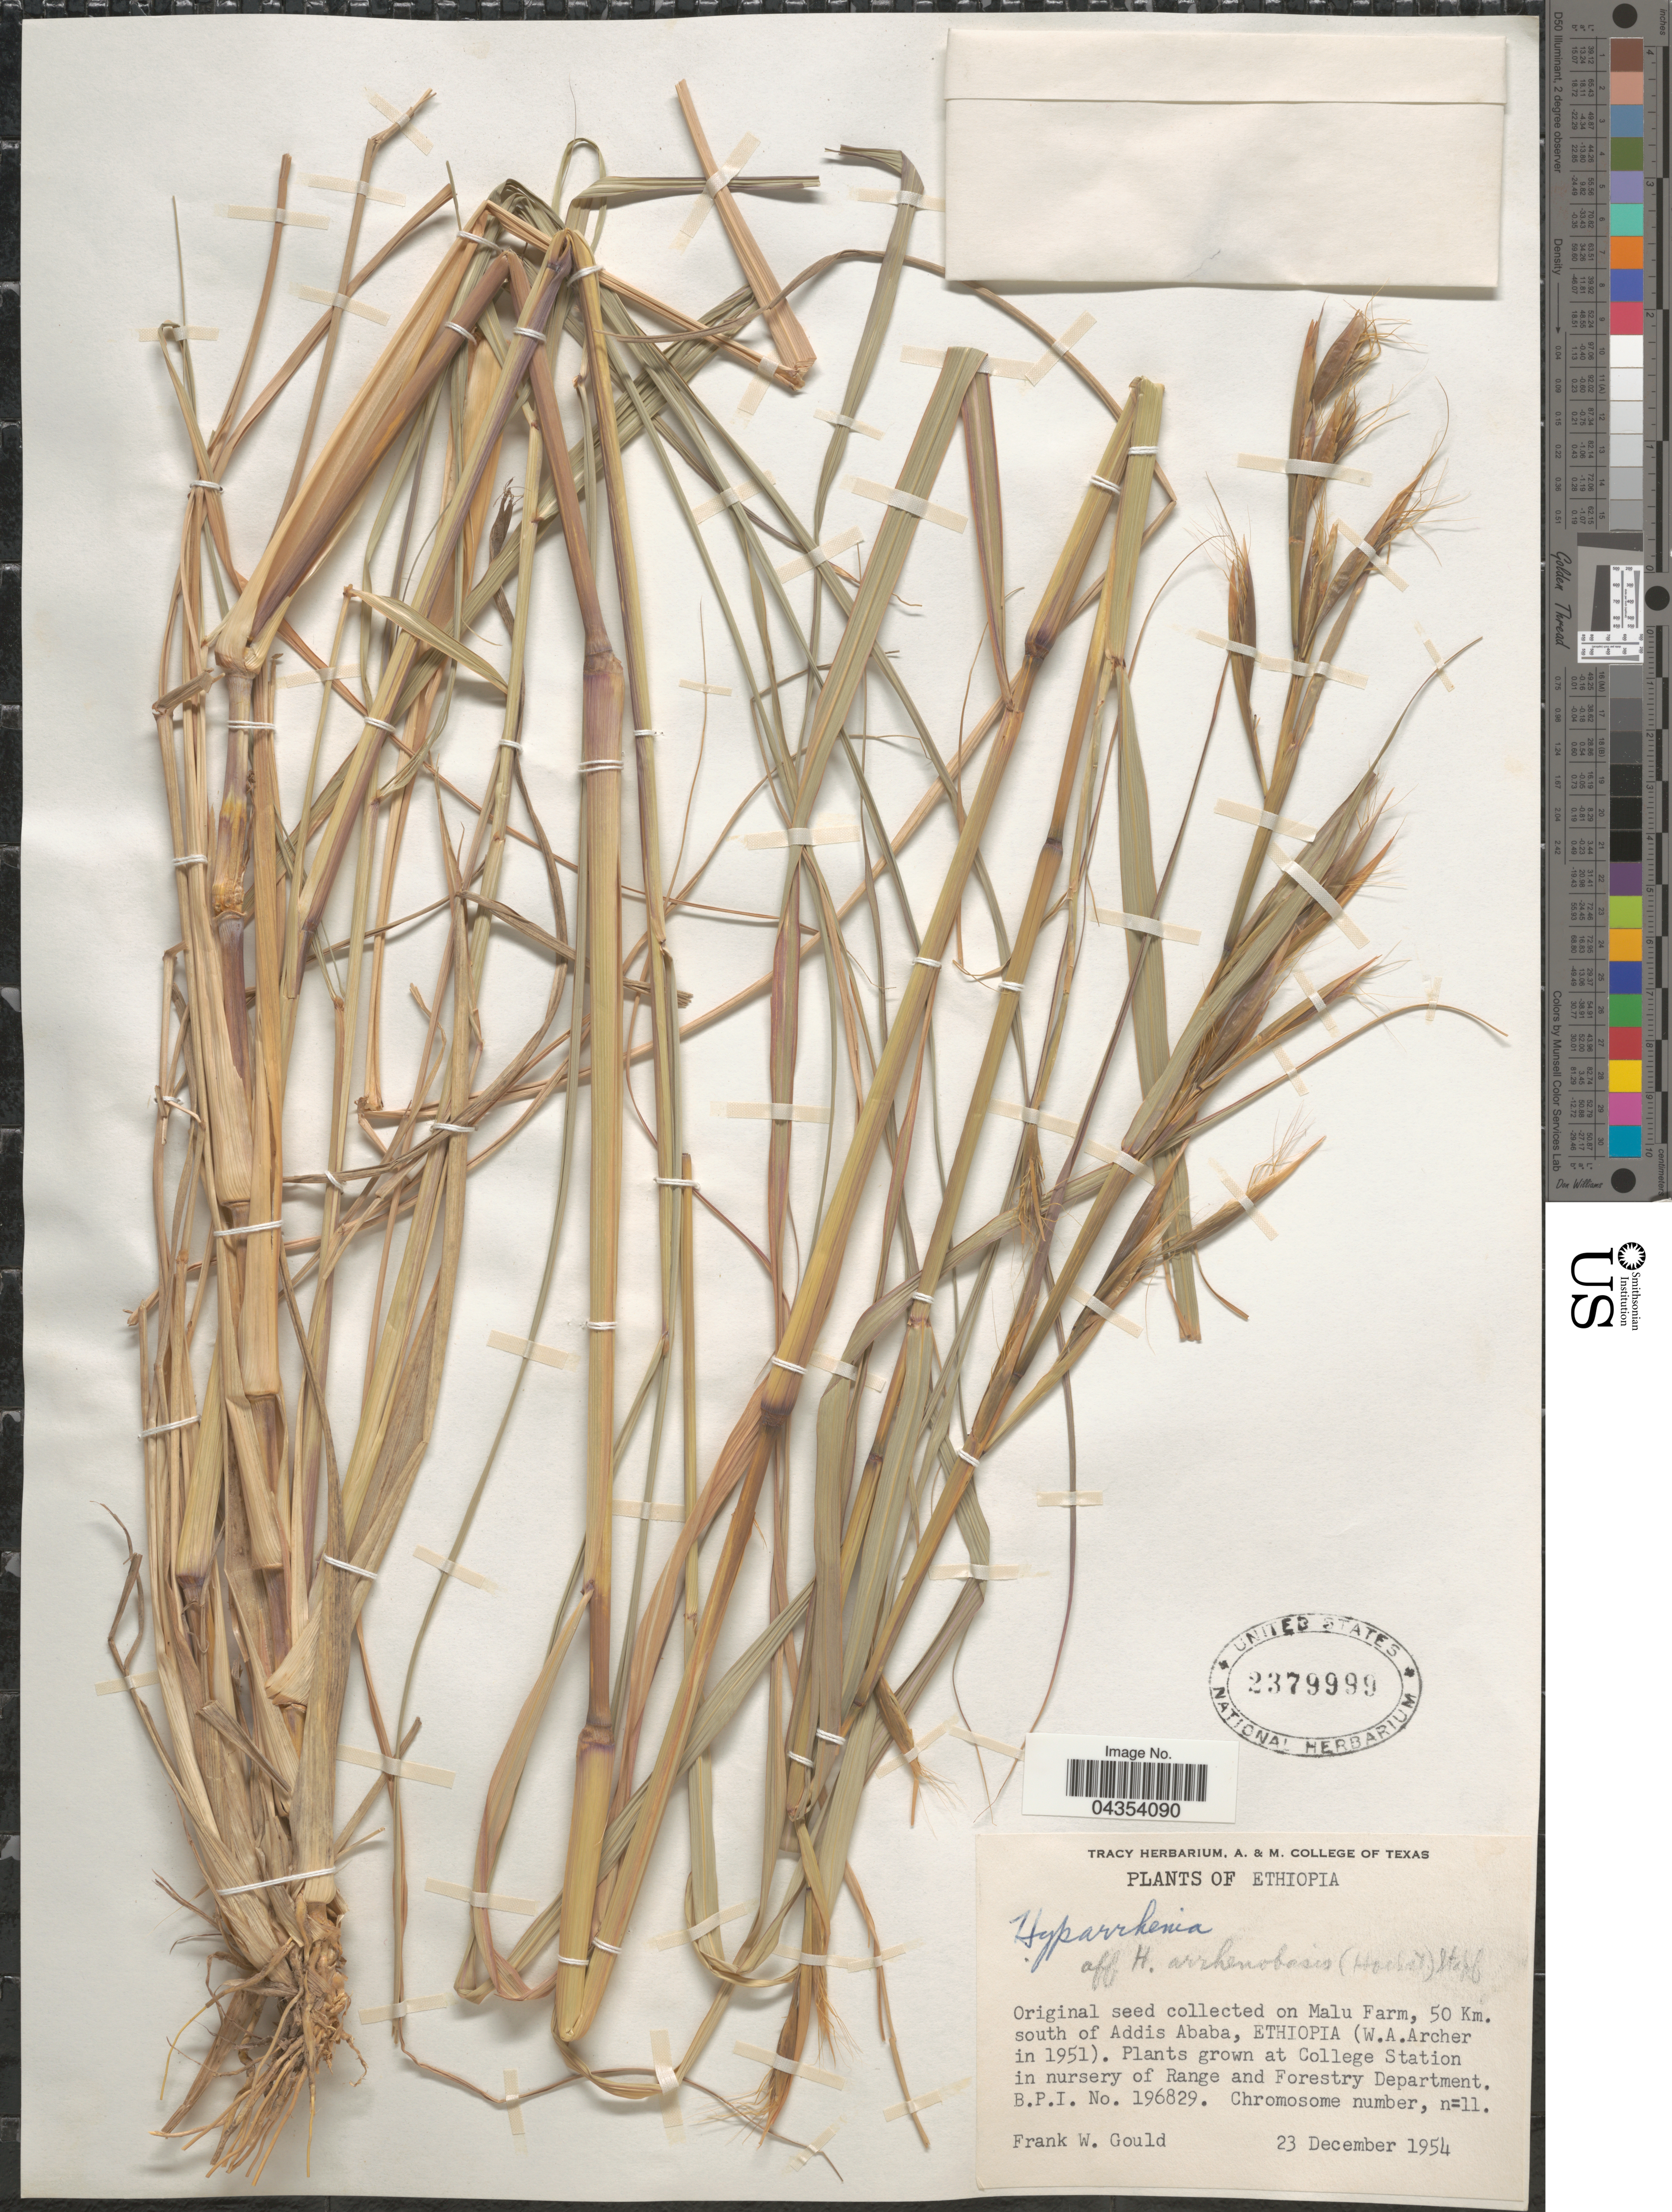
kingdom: Plantae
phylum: Tracheophyta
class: Liliopsida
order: Poales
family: Poaceae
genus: Hyparrhenia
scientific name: Hyparrhenia arrhenobasis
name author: (Hochst. ex Steud.) Stapf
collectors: F. W. Gould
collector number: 196829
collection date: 1954-12-23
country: United States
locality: Grown at College Station in nursery of Range and Forestry Department.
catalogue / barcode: US 2379999